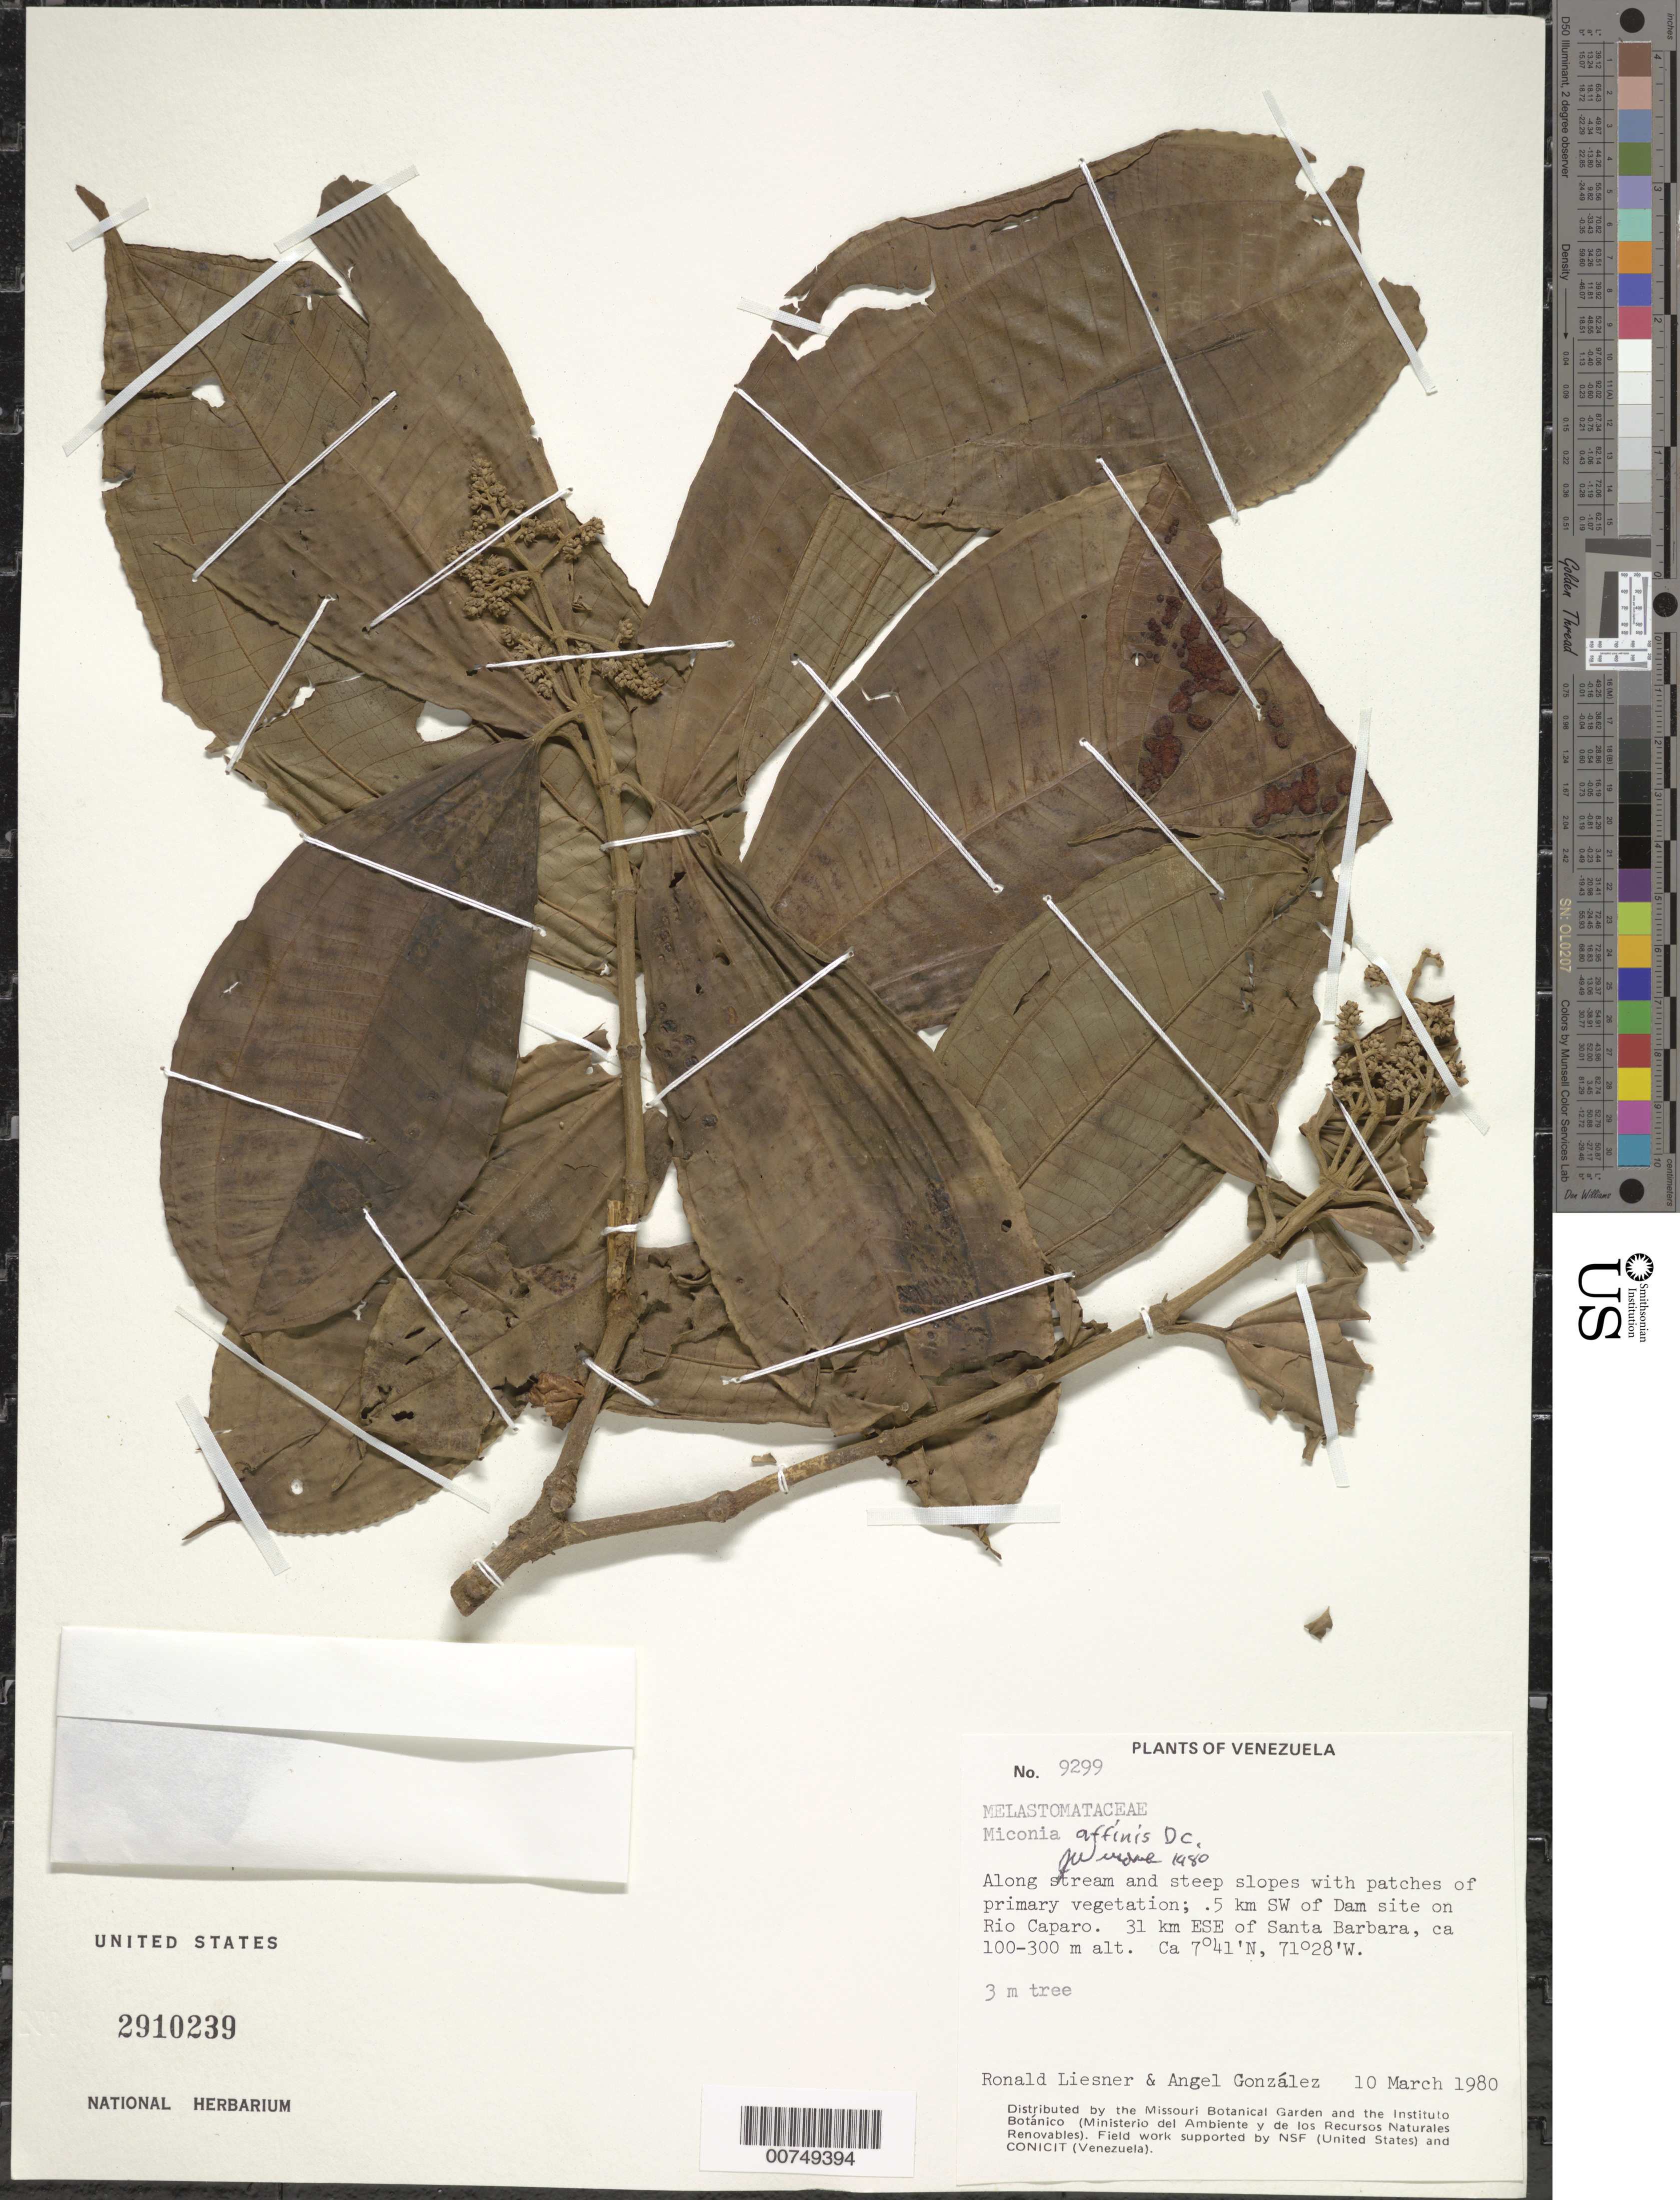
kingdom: Plantae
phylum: Tracheophyta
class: Magnoliopsida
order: Myrtales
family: Melastomataceae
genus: Miconia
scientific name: Miconia affinis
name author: DC.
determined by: Wurdack, John J., (US), US (UNITED STATES)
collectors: R. L. Liesner & A. C. González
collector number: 9299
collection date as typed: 10-Mar-80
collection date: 1980-03-10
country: Venezuela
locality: Río Caparo, 0.5 km SW of dam site; 31 km ESE of Santa Barbara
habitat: Along stream and steep slopes with patches of primary vegetation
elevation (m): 100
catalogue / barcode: US 2910239